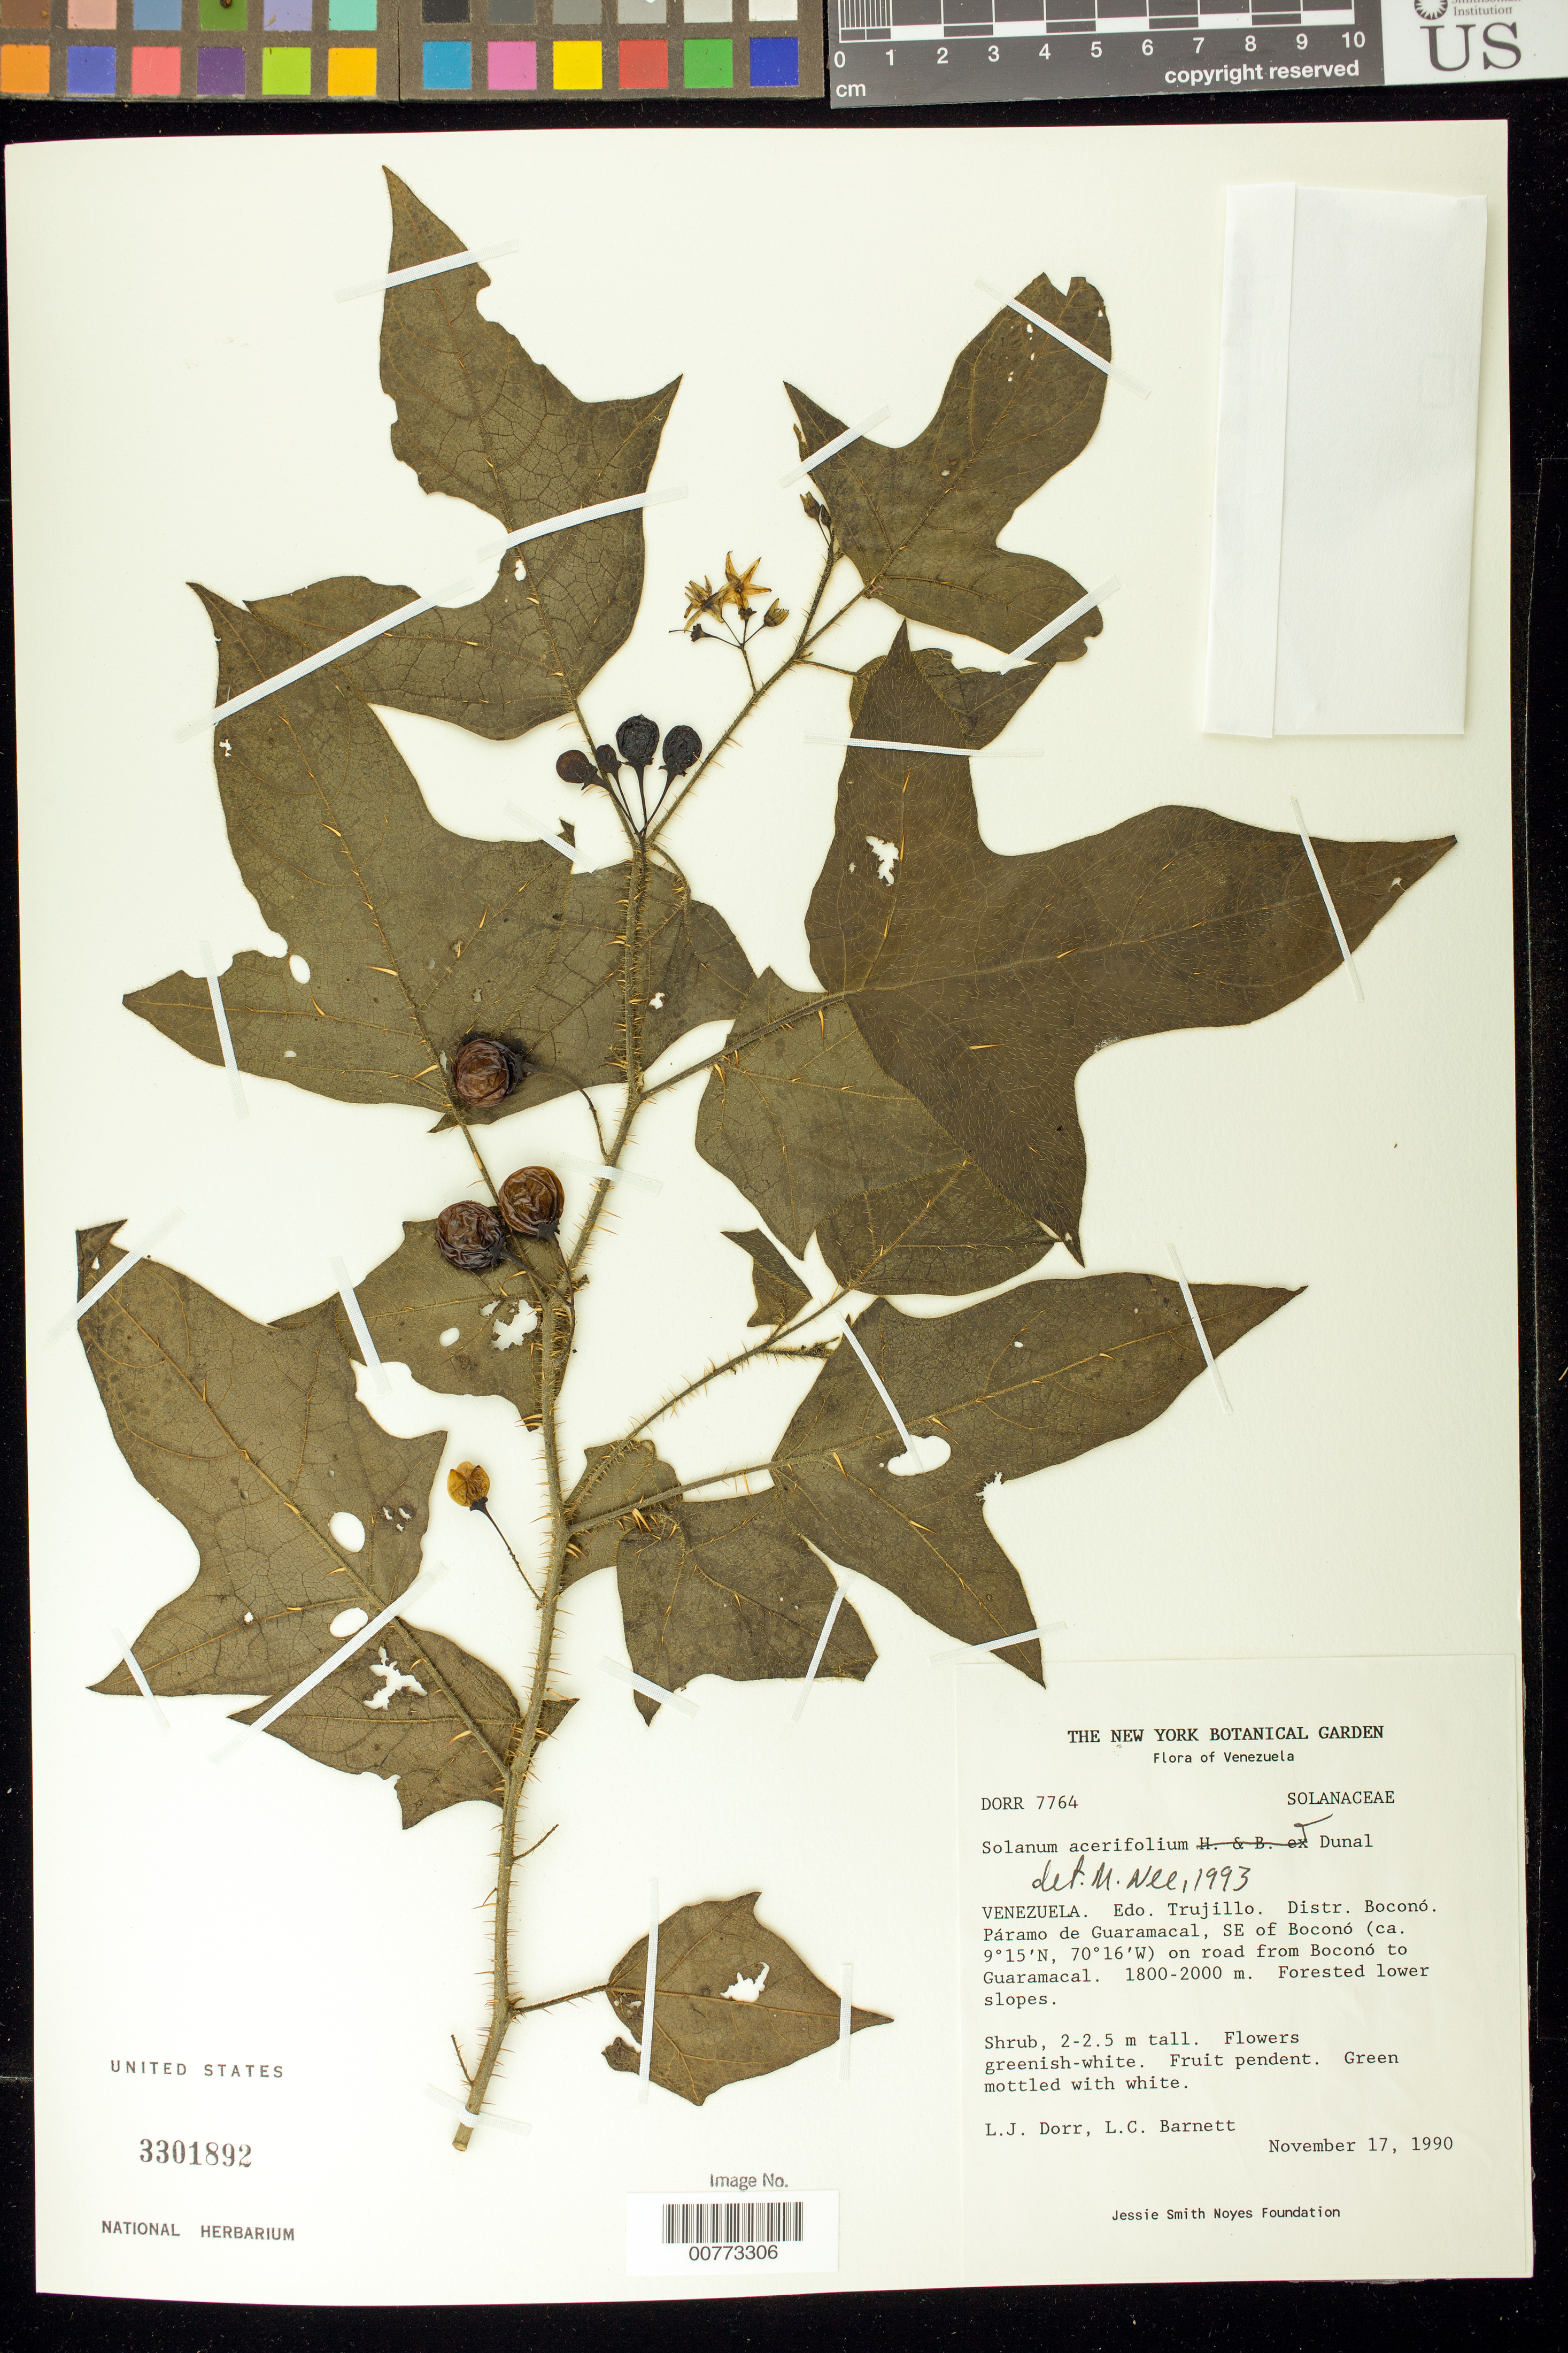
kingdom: Plantae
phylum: Tracheophyta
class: Magnoliopsida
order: Solanales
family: Solanaceae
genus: Solanum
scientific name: Solanum acerifolium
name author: Humb. & Bonpl. ex Dunal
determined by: Nee, Michael H.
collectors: L. J. Dorr & L. C. Barnett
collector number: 7764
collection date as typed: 17 Nov 1990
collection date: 1990-11-17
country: Venezuela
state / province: Trujillo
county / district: Boconó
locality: Páramo de Guaramacal, SE of Boconó on road from Boconó to Guaramacal.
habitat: forested lower slopes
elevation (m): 1800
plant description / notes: NY, PORT, US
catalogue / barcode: US 3301892